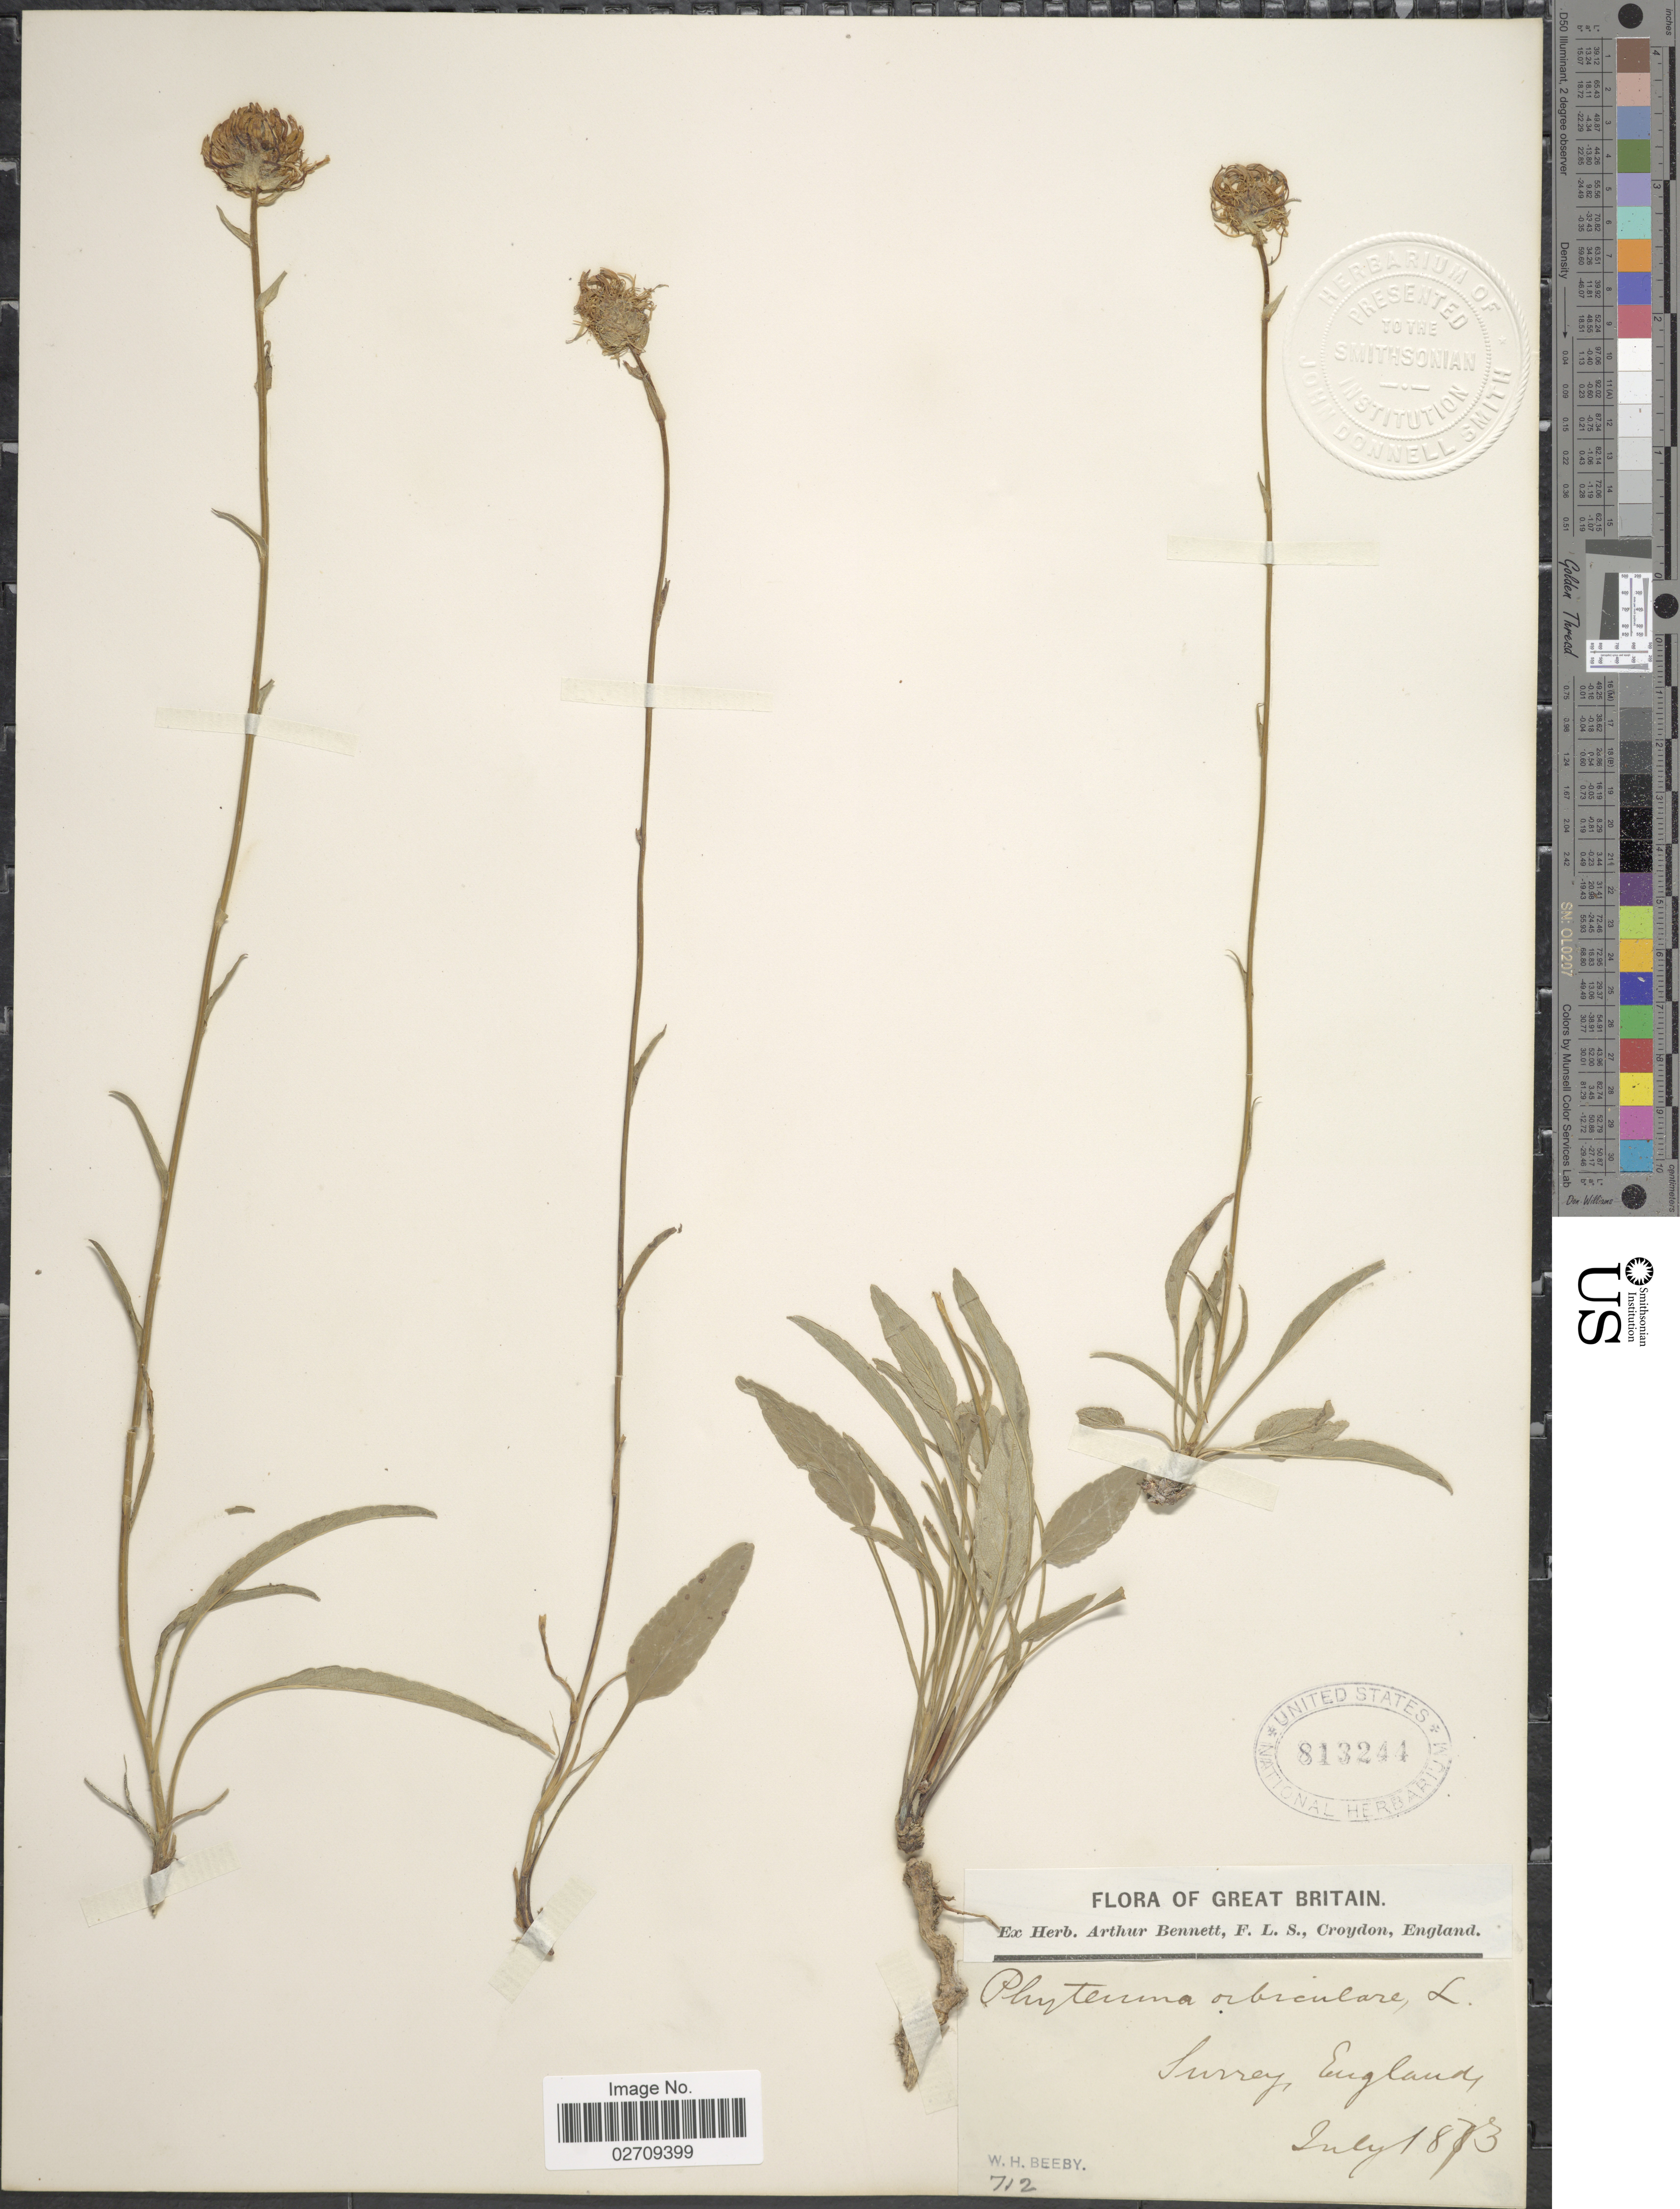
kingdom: Plantae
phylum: Tracheophyta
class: Magnoliopsida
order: Asterales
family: Campanulaceae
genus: Phyteuma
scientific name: Phyteuma orbiculare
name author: L.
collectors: W. Beeby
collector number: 712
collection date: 1873-07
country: United Kingdom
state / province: England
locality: Surrey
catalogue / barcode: US 813244